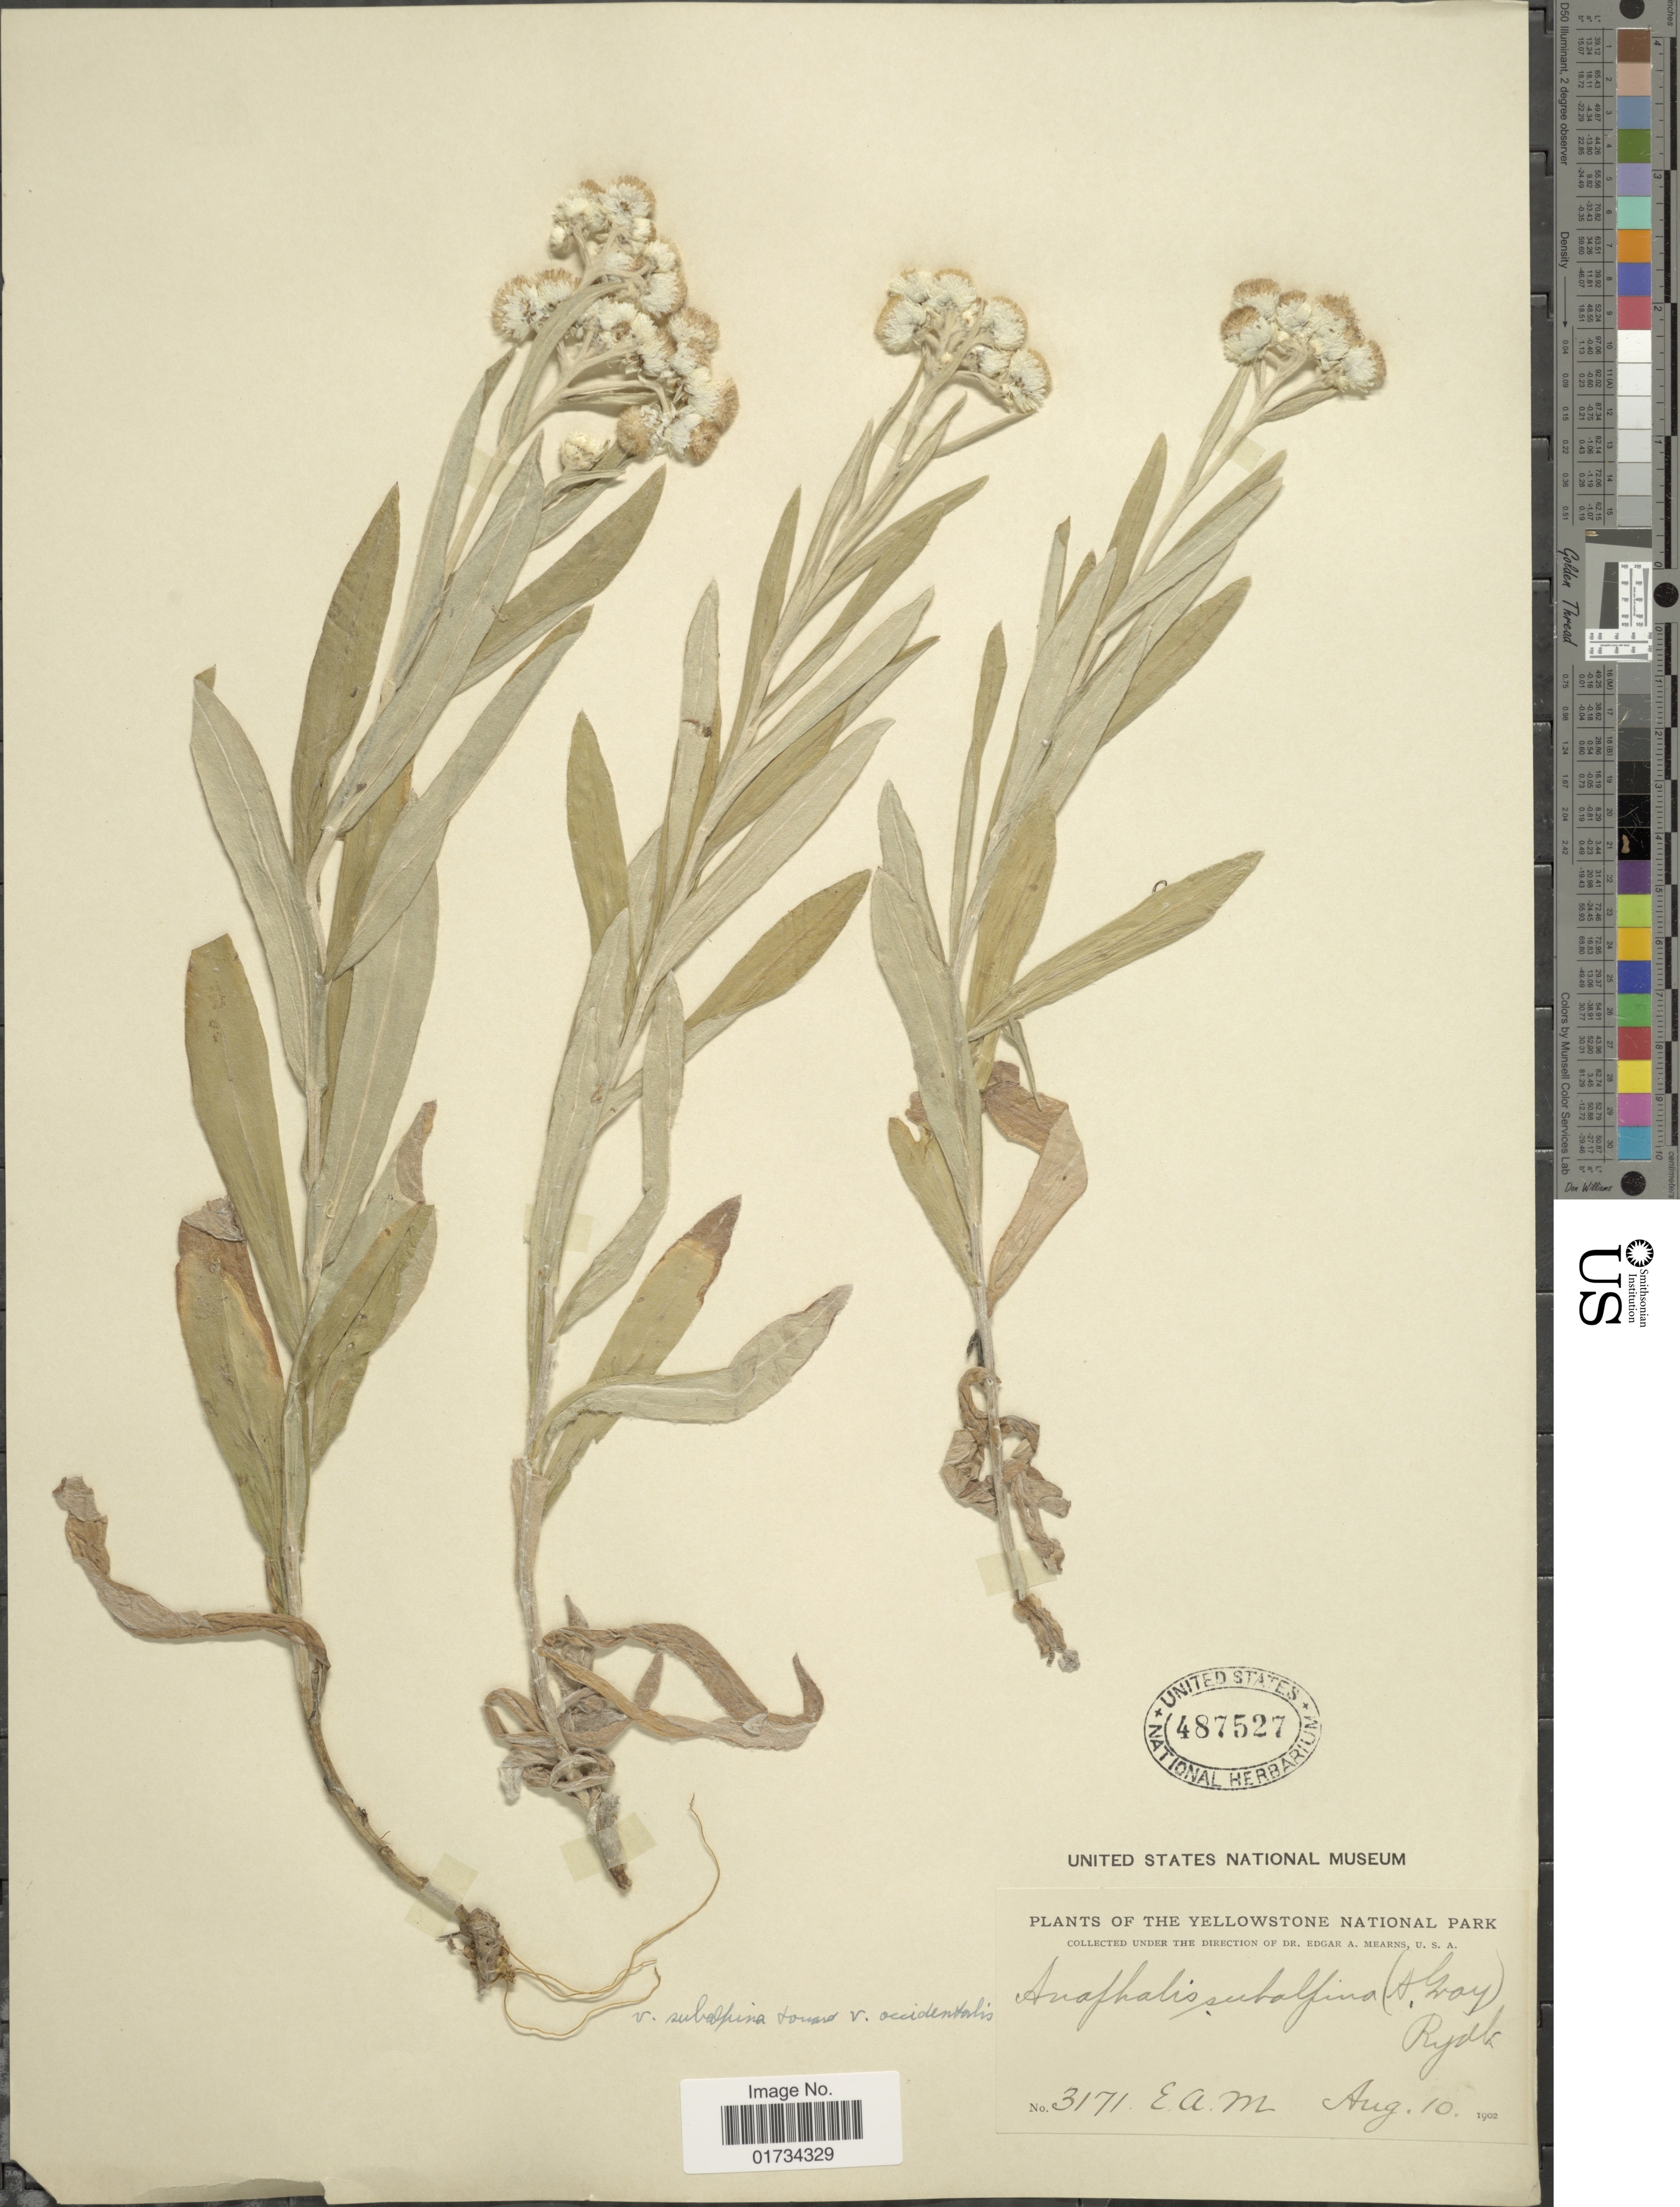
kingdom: Plantae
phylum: Tracheophyta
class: Magnoliopsida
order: Asterales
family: Asteraceae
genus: Anaphalis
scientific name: Anaphalis subalpina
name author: (A. Gray) Rydb.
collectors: E. A. Mearns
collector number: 3171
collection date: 1902-08-10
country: United States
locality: The Yellowstone National park.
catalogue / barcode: US 487527